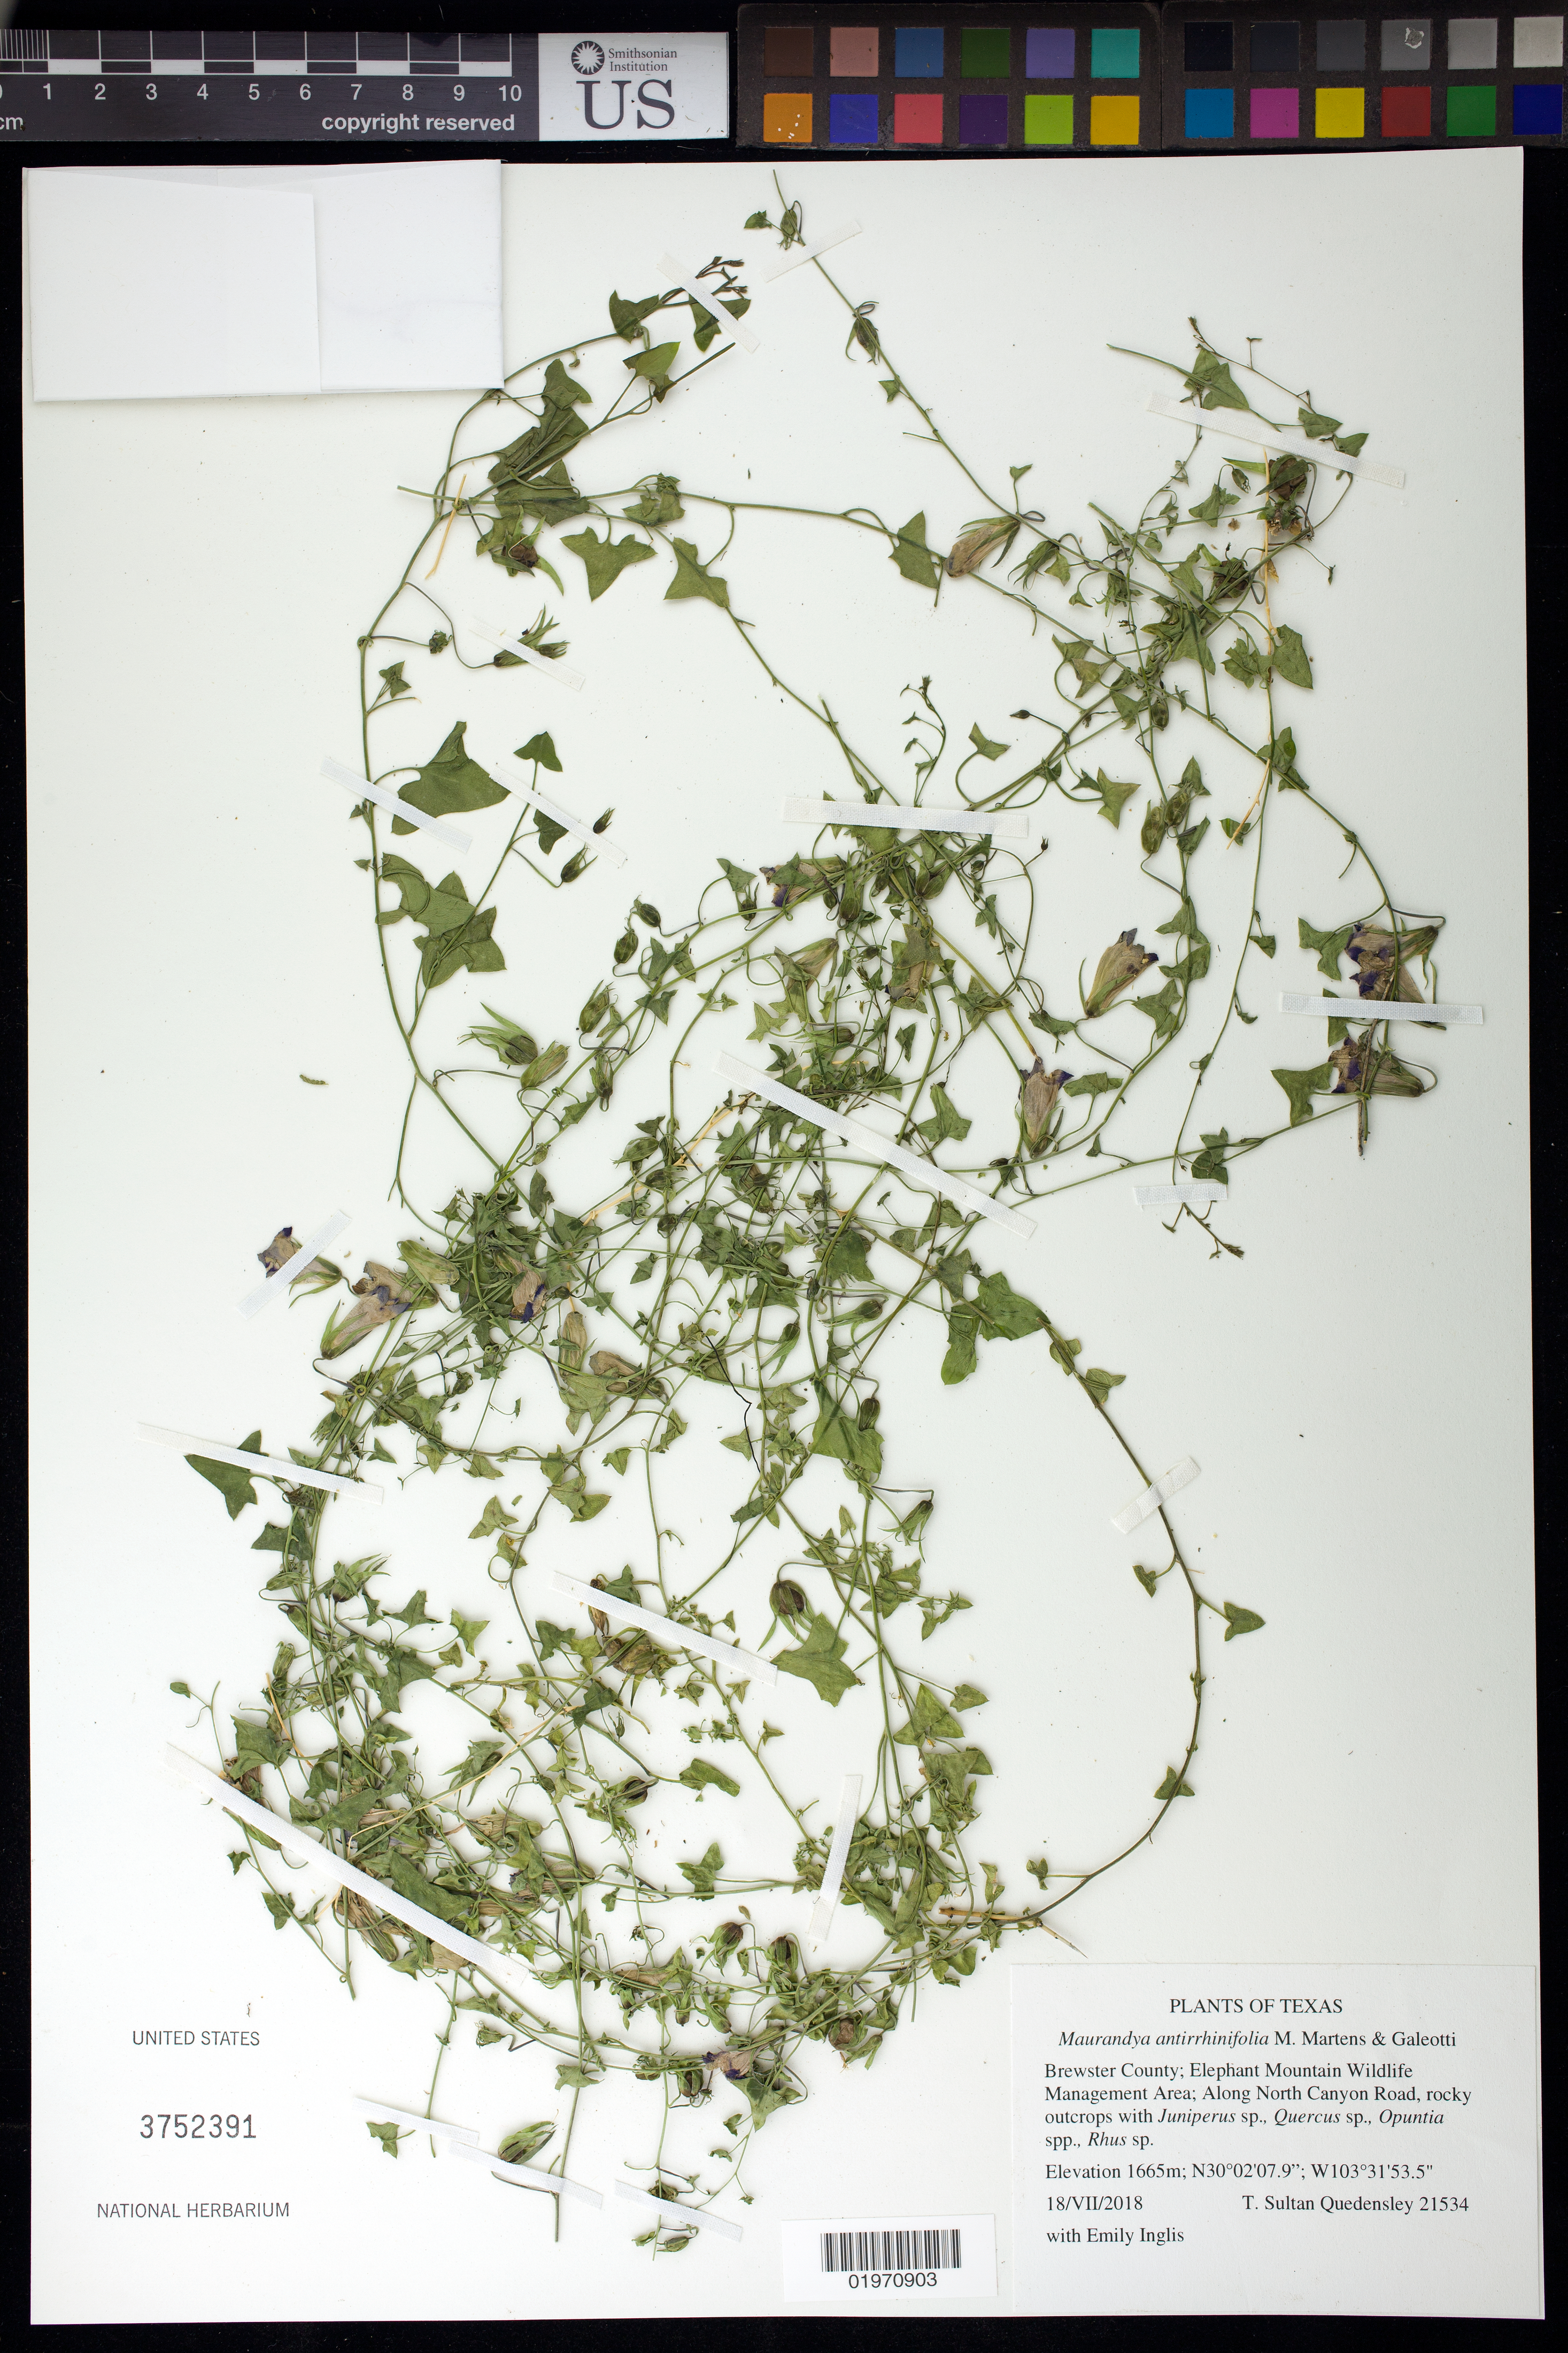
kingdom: Plantae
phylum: Tracheophyta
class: Magnoliopsida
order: Lamiales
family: Plantaginaceae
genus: Maurandya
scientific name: Maurandya antirrhiniflora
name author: Humb. & Bonpl. ex Willd.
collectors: T. S. Quedensley & E. Inglis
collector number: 21534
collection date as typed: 18 Jul 2018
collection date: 2018-07-18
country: United States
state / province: Texas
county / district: Brewster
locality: Elephant Mountain Wildlife Management Area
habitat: Along North Canyon Road, rocky outcrops with Juniperus sp., Quercus sp., Opuntia spp., Rhus sp.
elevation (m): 1665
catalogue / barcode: US 3752391